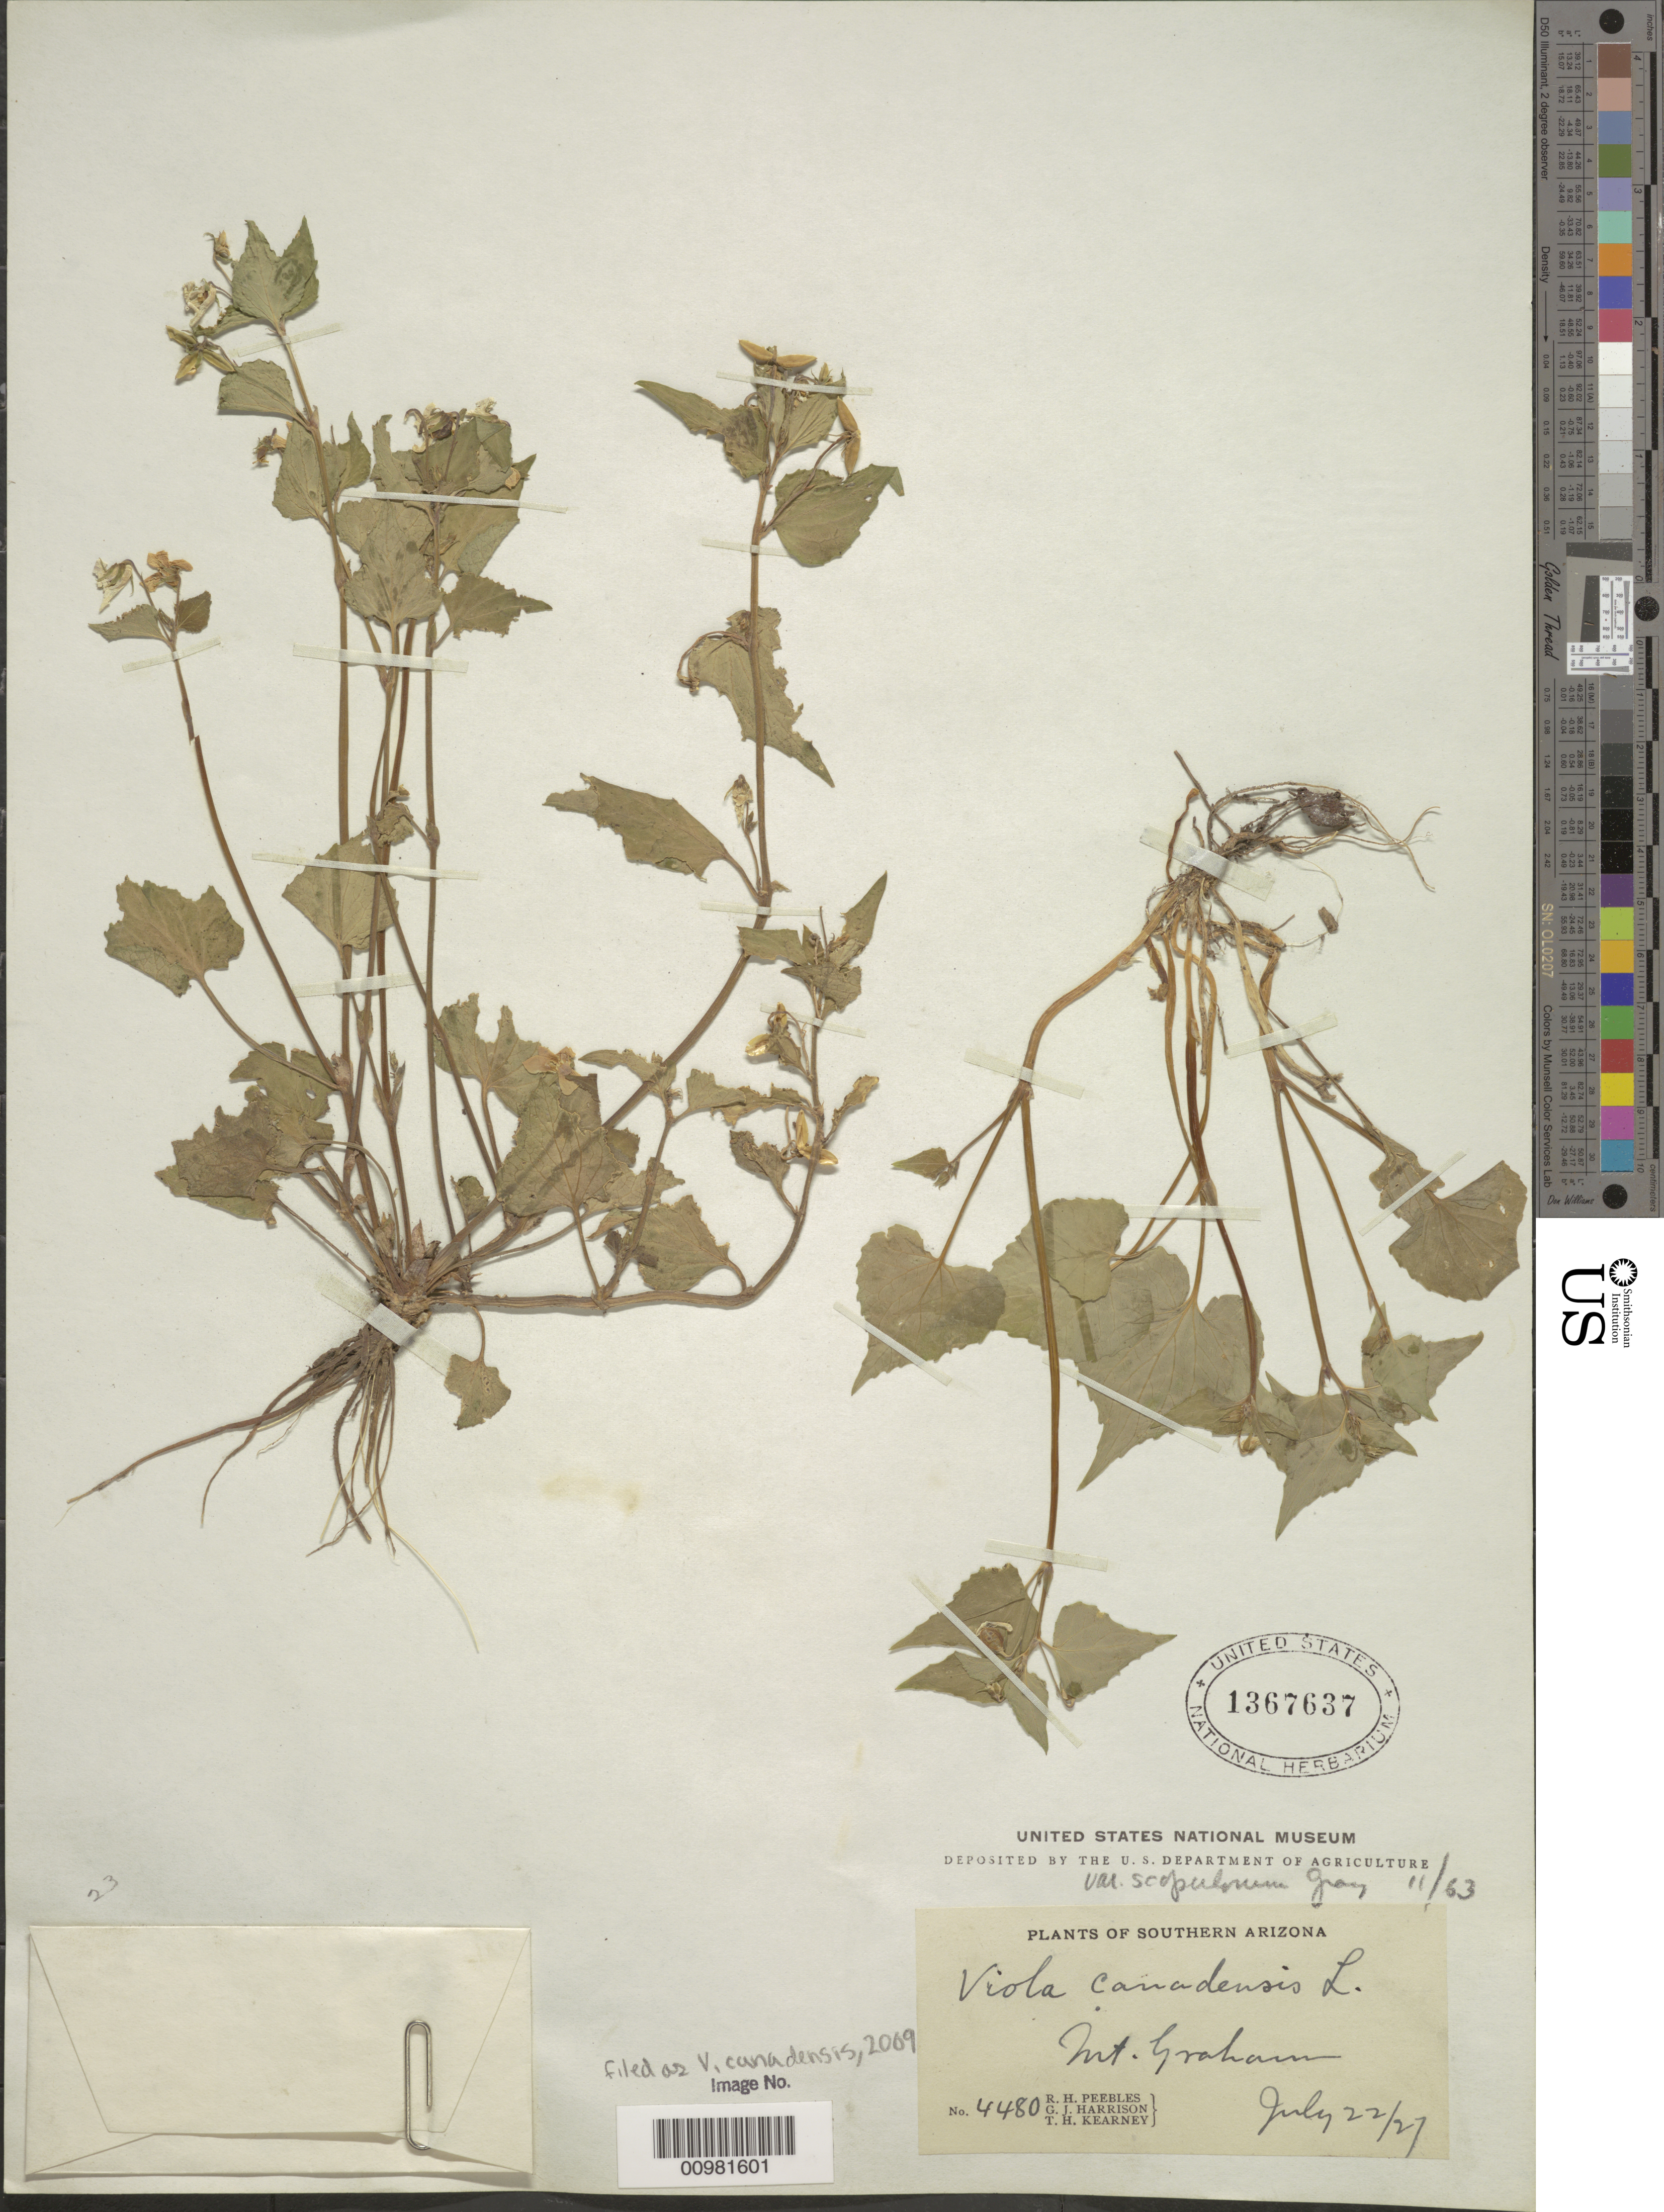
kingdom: Plantae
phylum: Tracheophyta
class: Magnoliopsida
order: Malpighiales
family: Violaceae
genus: Viola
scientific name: Viola canadensis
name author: L.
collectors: R. H. Peebles & G. J. Harrison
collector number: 4480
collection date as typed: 22 Jul 1927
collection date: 1927-07-22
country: United States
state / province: Arizona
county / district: Graham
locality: Mount Graham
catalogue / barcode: US 1367637